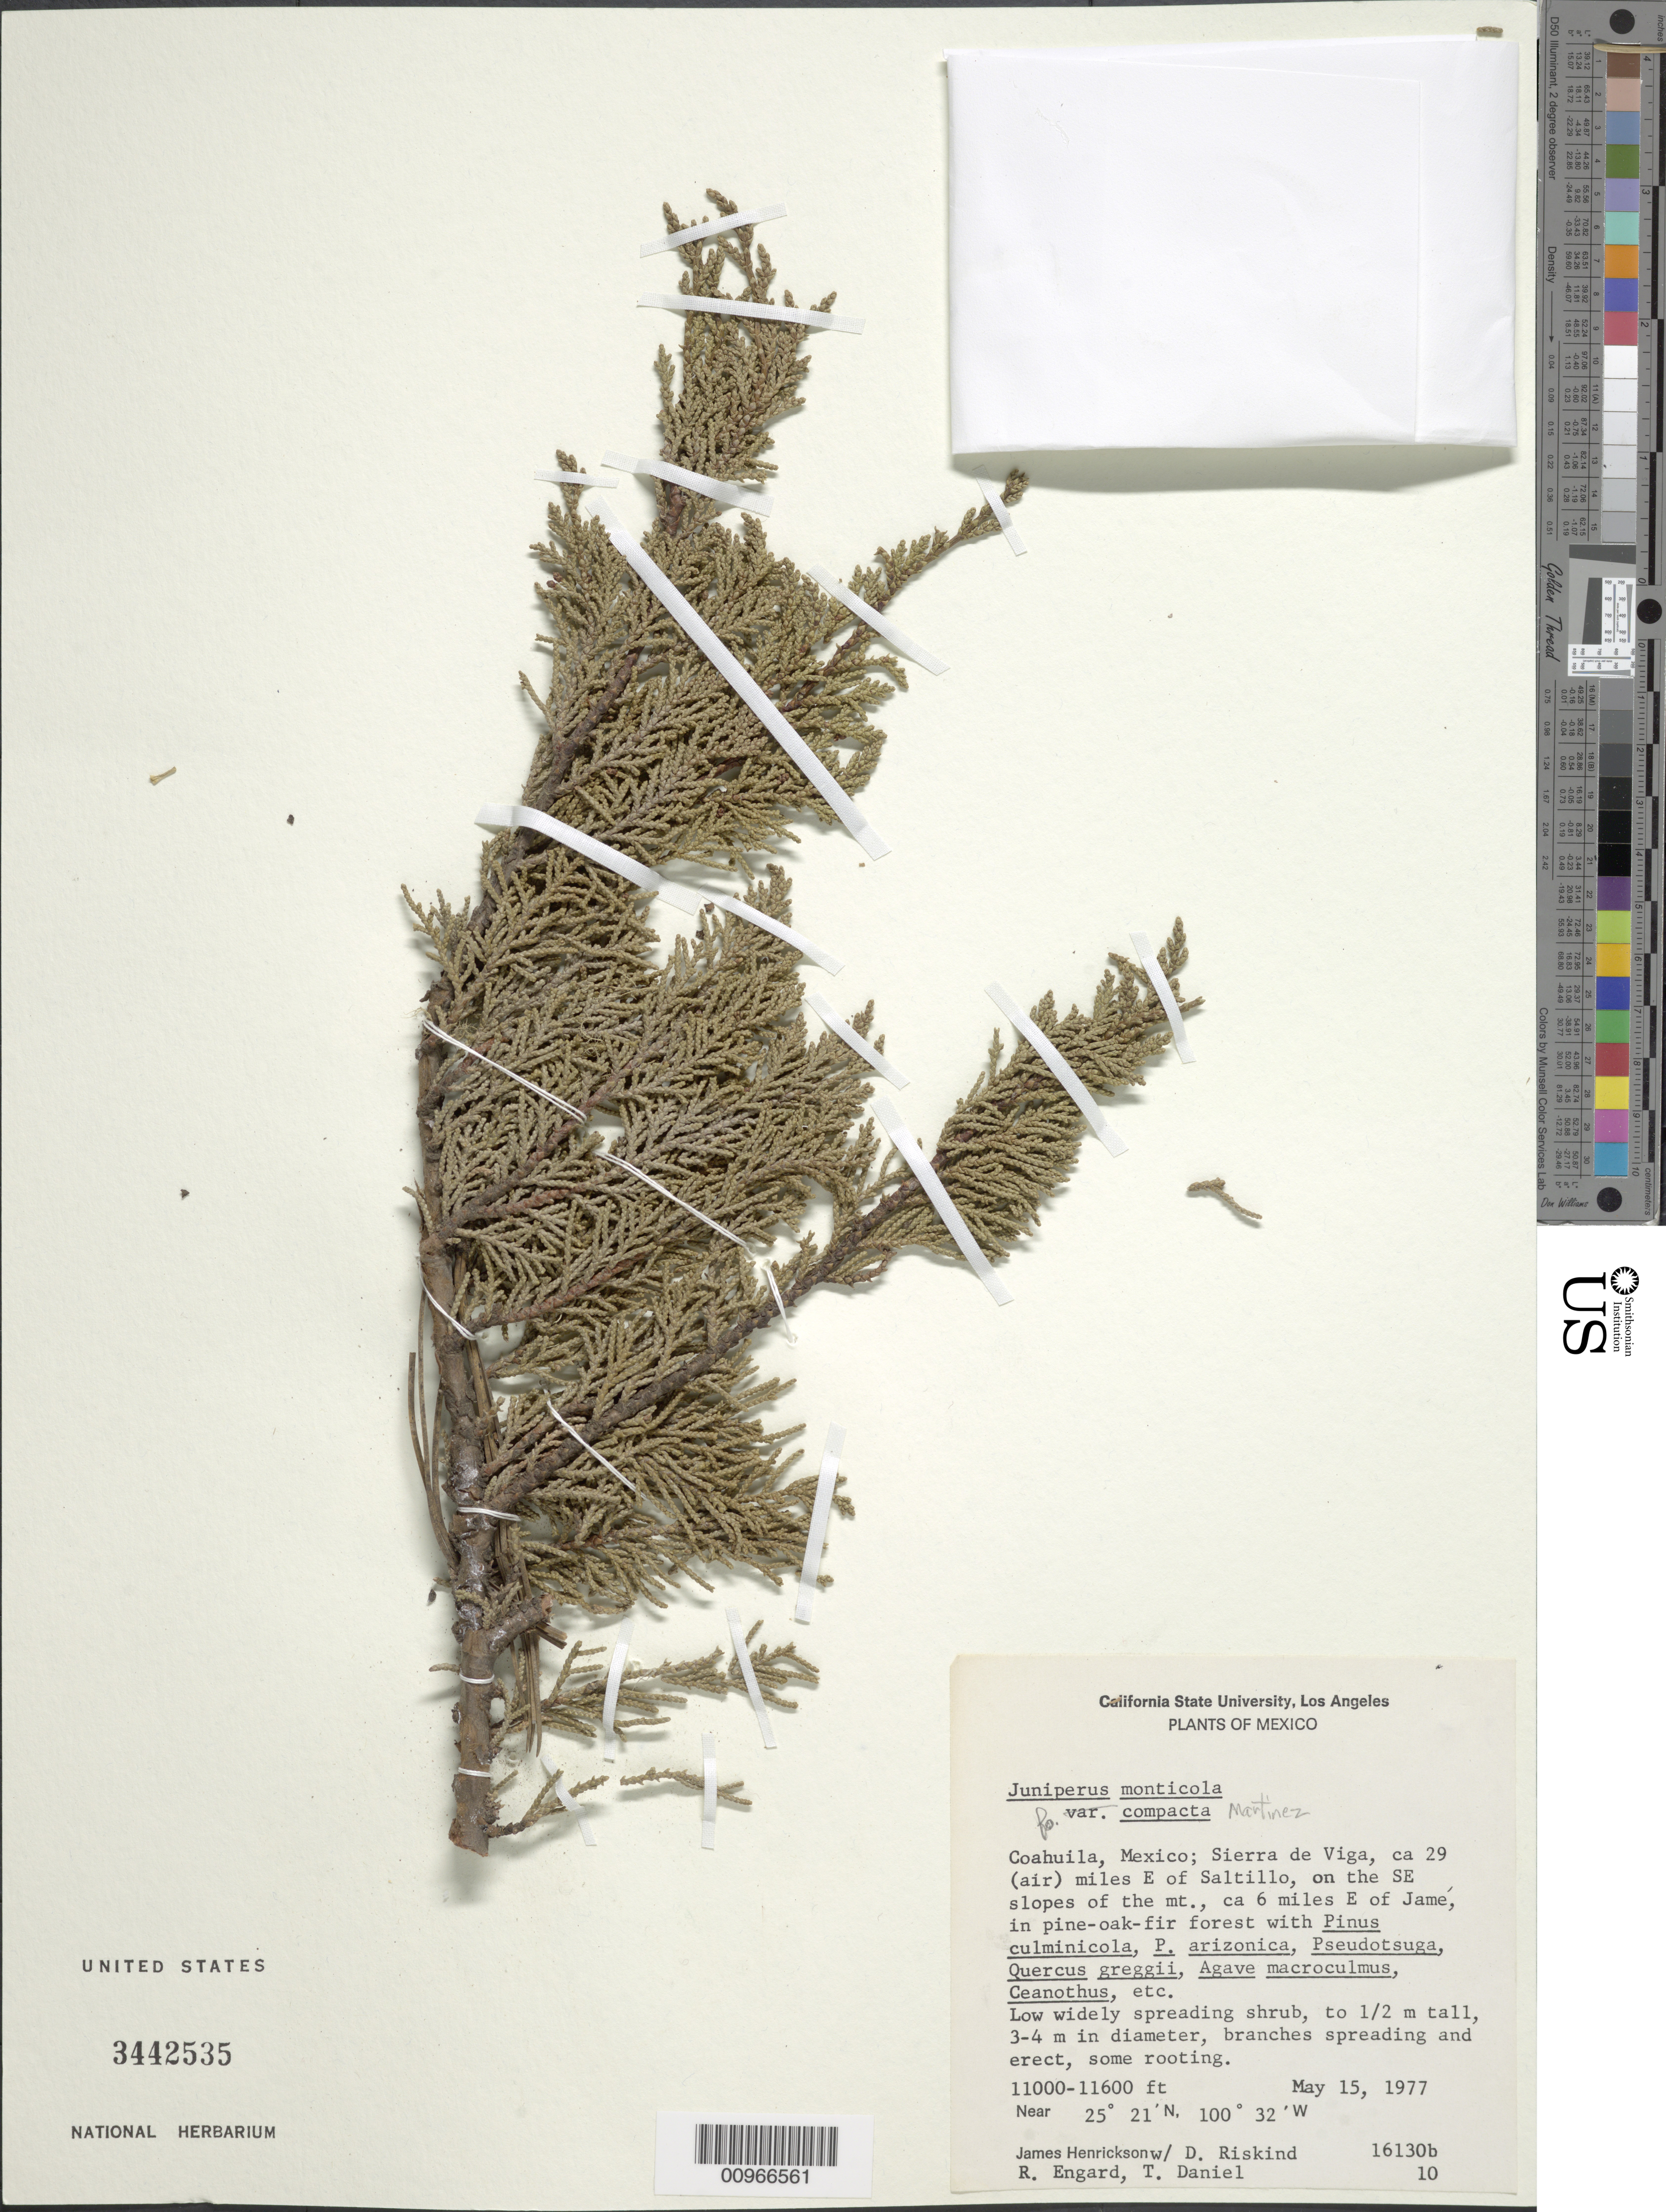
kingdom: Plantae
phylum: Tracheophyta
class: Pinopsida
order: Pinales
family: Cupressaceae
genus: Juniperus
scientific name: Juniperus monticola f. compacta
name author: Martínez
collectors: J. S. Henrickson, D. Riskind, R. Engard & T. F. Daniel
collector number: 16130b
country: Mexico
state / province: Coahuila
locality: Sierra de Viga, E of Saltillo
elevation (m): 3353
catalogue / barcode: US 3442535